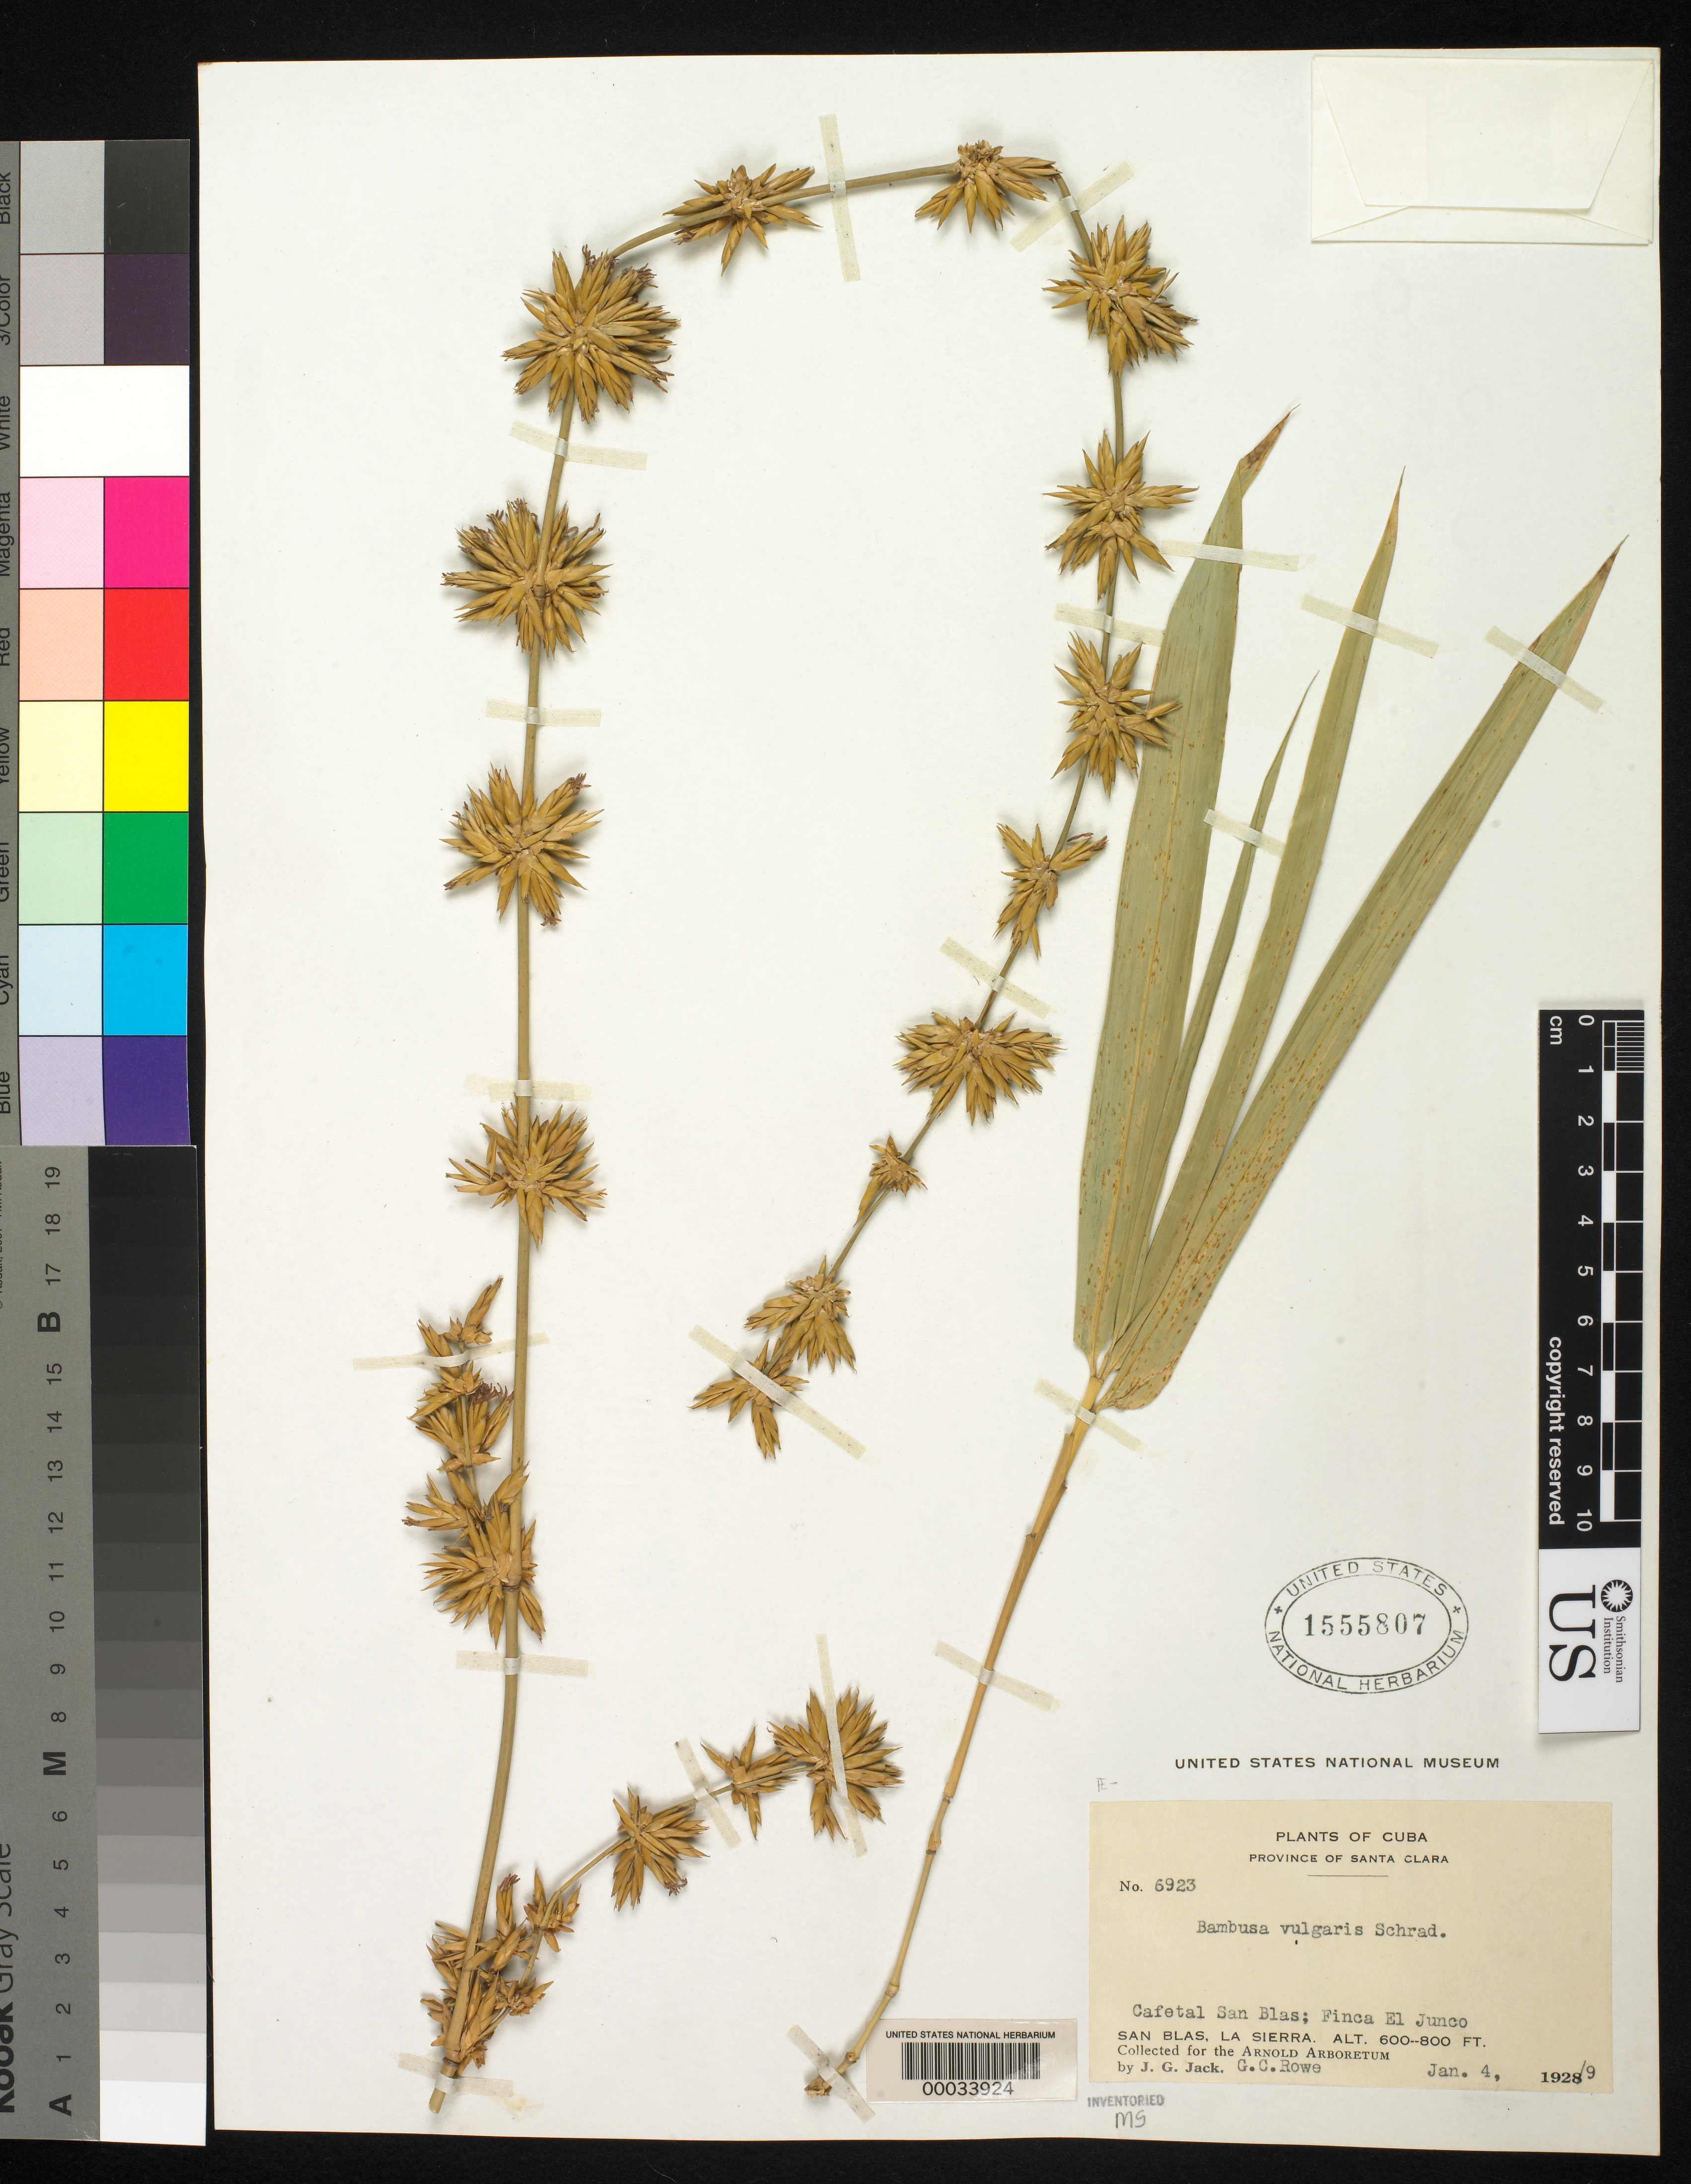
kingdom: Plantae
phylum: Tracheophyta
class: Liliopsida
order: Poales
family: Poaceae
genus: Bambusa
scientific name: Bambusa vulgaris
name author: Schrad. ex J.C. Wendl.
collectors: J. F. Jack & G. Rowe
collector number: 6923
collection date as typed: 04 Jan 1929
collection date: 1929-01-04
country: Cuba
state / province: Las Villas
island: Greater Antilles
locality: San blas, la sierra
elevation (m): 600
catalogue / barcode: US 1555807